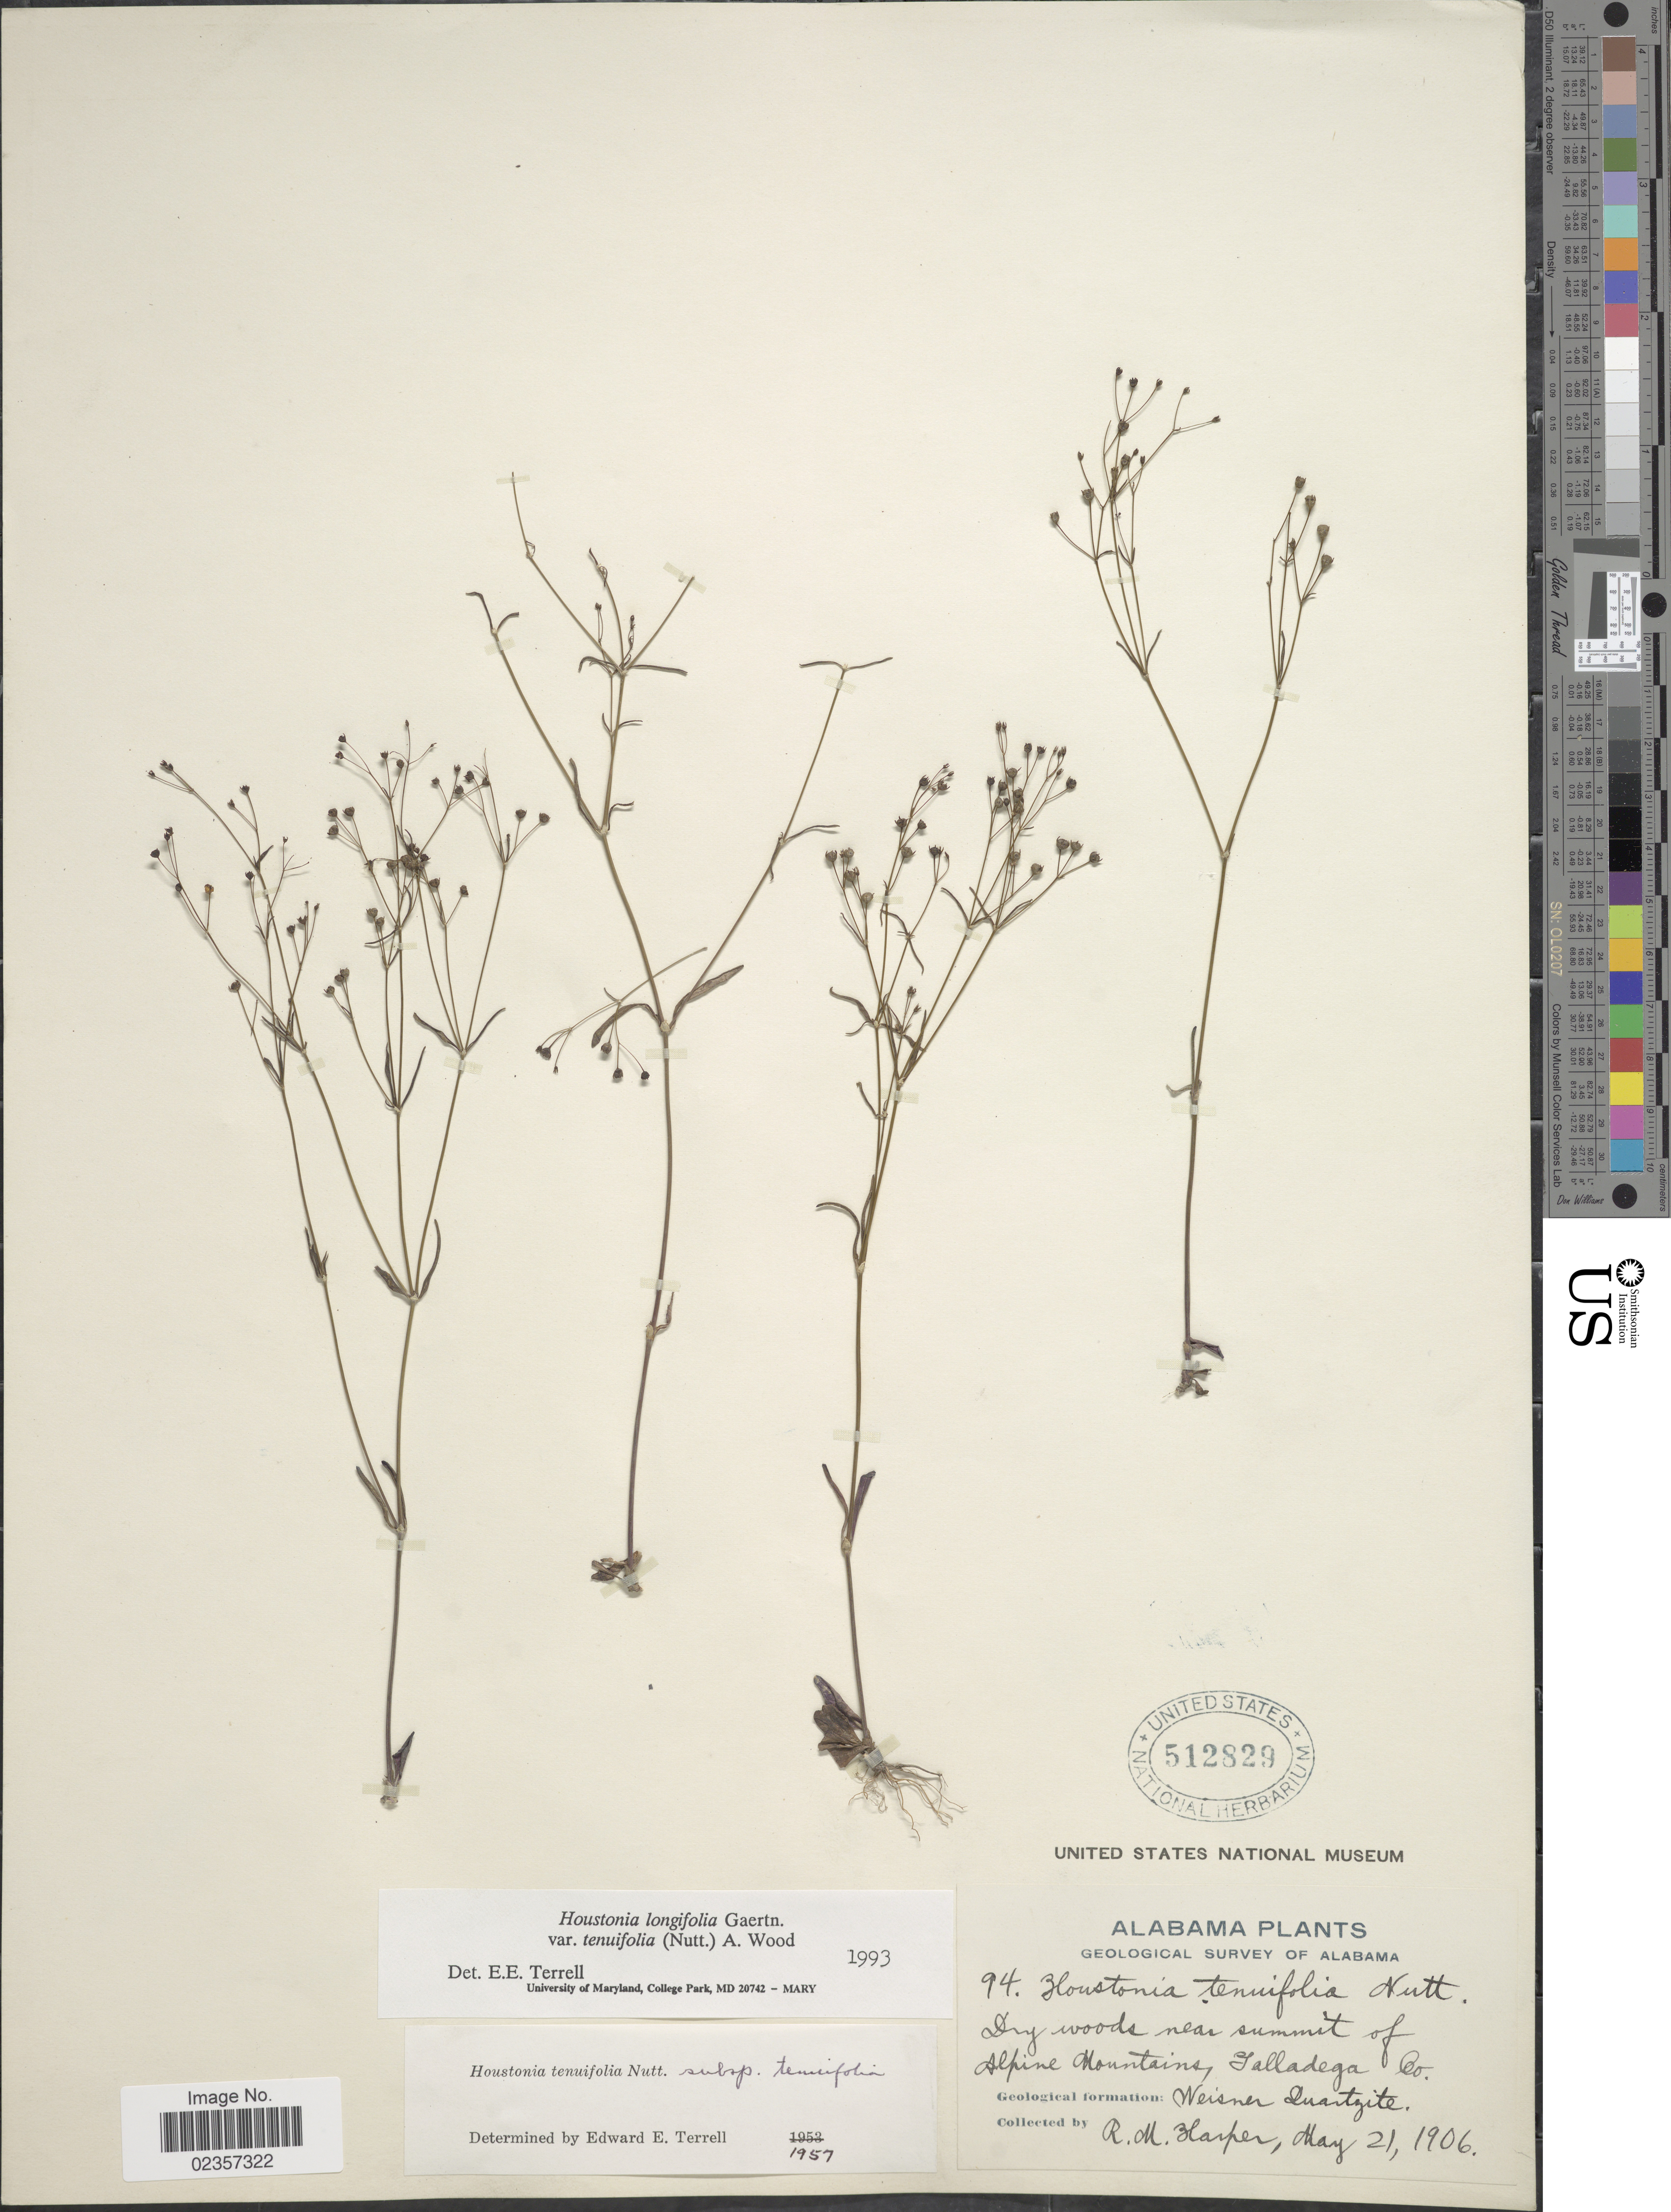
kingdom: Plantae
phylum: Tracheophyta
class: Magnoliopsida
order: Gentianales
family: Rubiaceae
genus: Houstonia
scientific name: Houstonia longifolia var. tenuifolia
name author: (Nutt.) Alph. Wood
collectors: R. M. Harper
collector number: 94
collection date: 1906-05-21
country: United States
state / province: Alabama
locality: Dry woods near summit of Alpine Mountains, Talladega Co. Geological Formation: Weisner Quartzite.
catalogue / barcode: US 512829